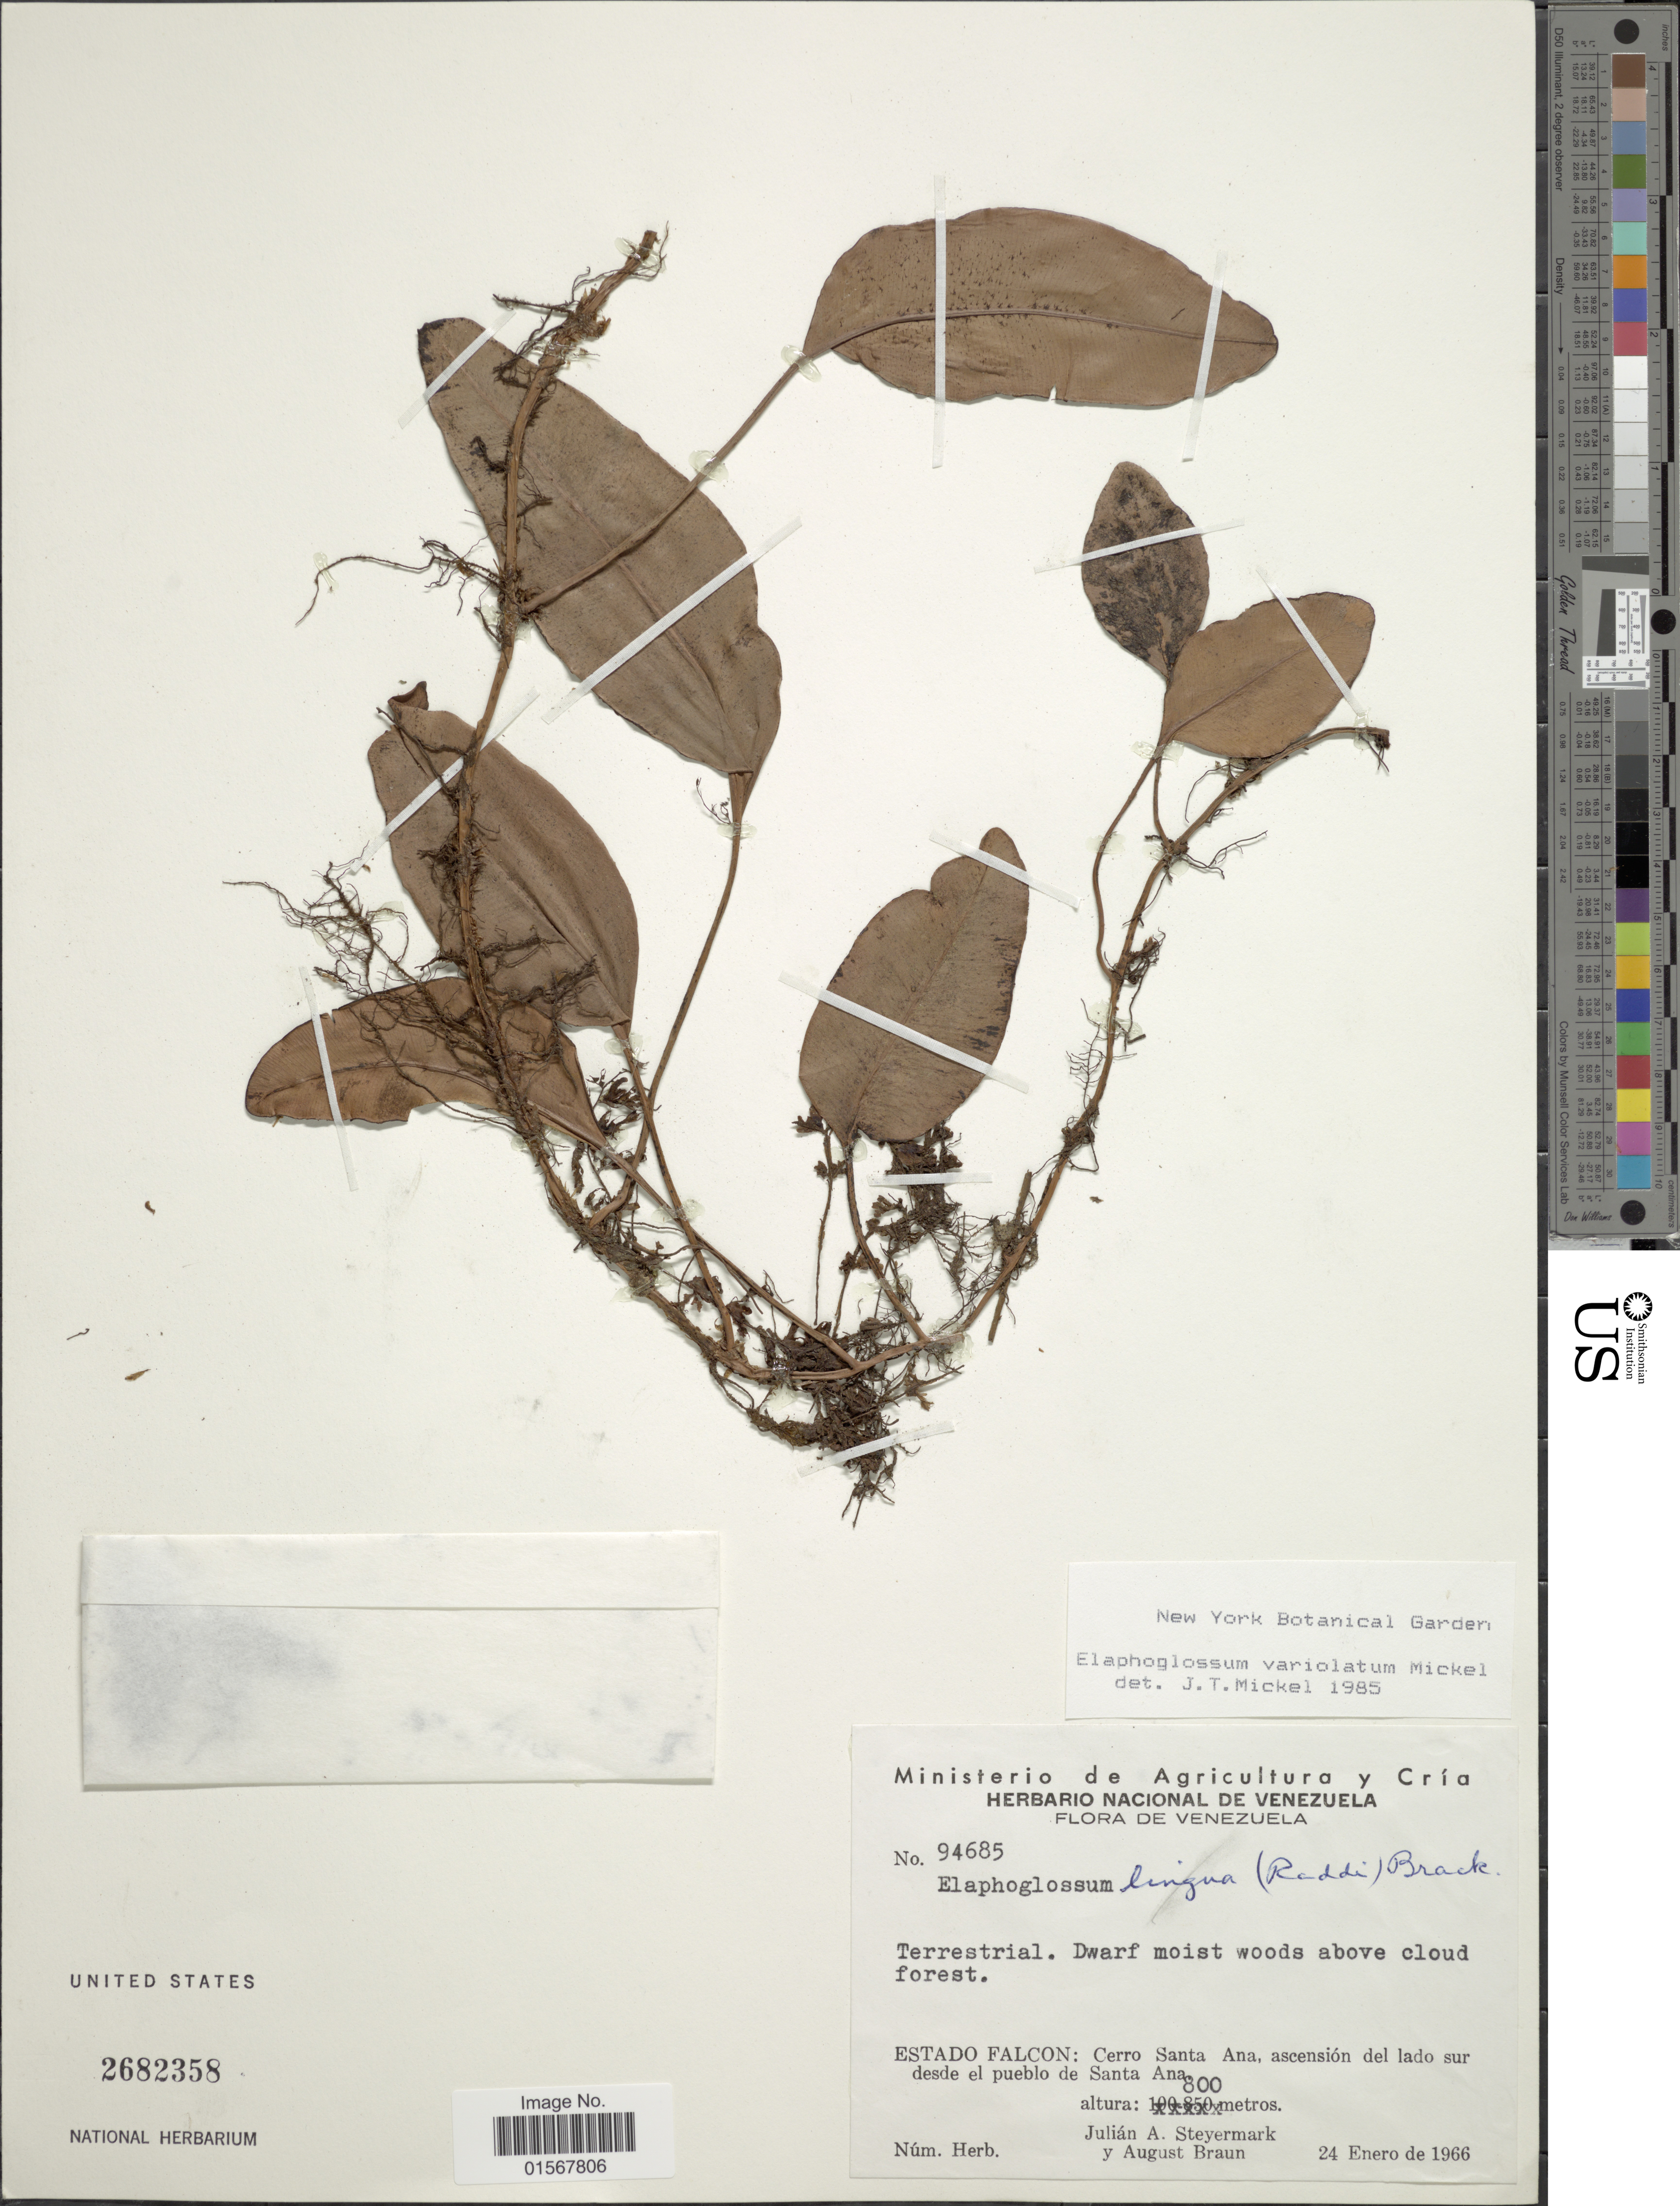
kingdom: Plantae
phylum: Tracheophyta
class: Polypodiopsida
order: Polypodiales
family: Dryopteridaceae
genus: Elaphoglossum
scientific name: Elaphoglossum variolatum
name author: Mickel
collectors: J. Steyermark & A. Braun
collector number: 94685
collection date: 1966-01-24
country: Venezuela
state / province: Falcón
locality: Estado Falcon: Cerro Santa ana, ascension del lado sur desde el pueblo de Santa Ana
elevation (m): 800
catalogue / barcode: US 2682358